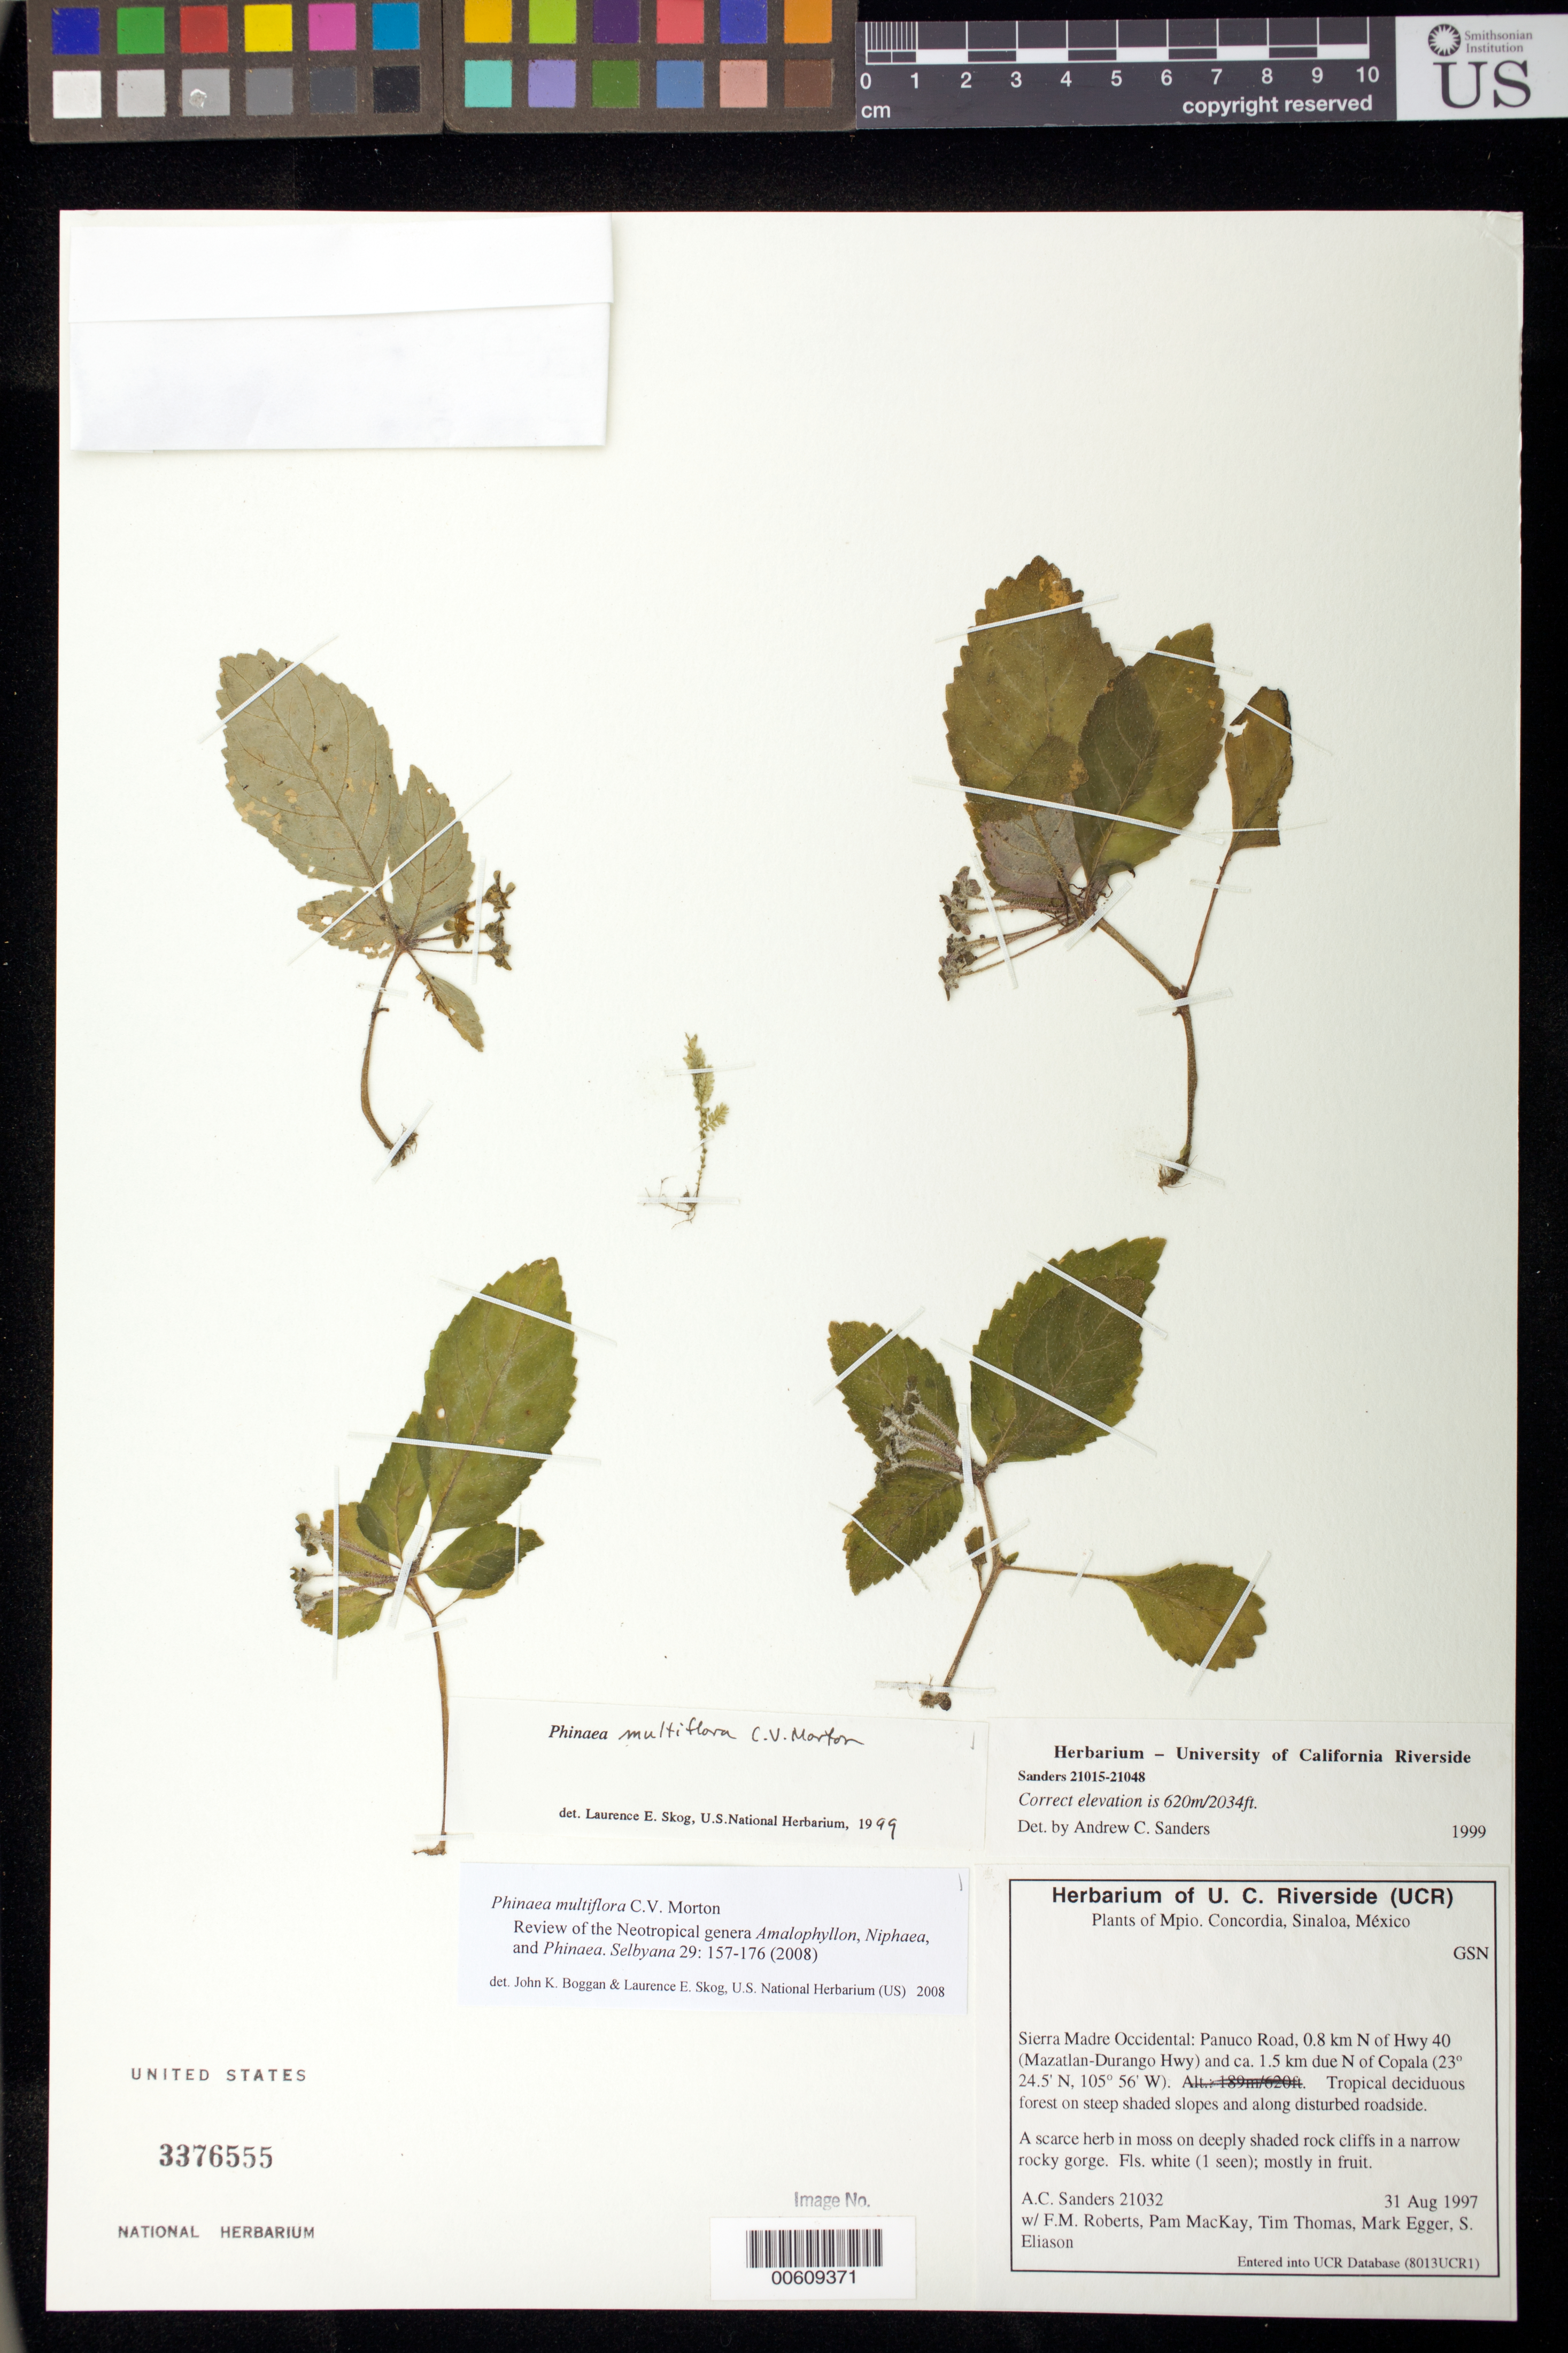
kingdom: Plantae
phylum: Tracheophyta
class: Magnoliopsida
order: Lamiales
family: Gesneriaceae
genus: Phinaea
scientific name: Phinaea multiflora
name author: C.V. Morton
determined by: Boggan, J. K.; Skog, L. E.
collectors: A. Sanders, F. Roberts, P. Mackay, T. Thomas, M. Egger & S. Eliason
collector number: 21032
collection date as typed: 31 Aug 1997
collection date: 1997-08-31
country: Mexico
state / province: Sinaloa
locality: Mpio. Concordia; Sierra Madre Occidental: Panuco Road, 0.8 km N of Hwy 40 (Mazatlan-Durango Hwy) and ca. 1.5 km due N of Copala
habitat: Tropical deciduous forest on steep shaded slopes and along disturbed roadside; in moss on deeply shaded rock cliffs in a narrow rocky gorge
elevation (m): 620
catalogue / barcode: US 3376555